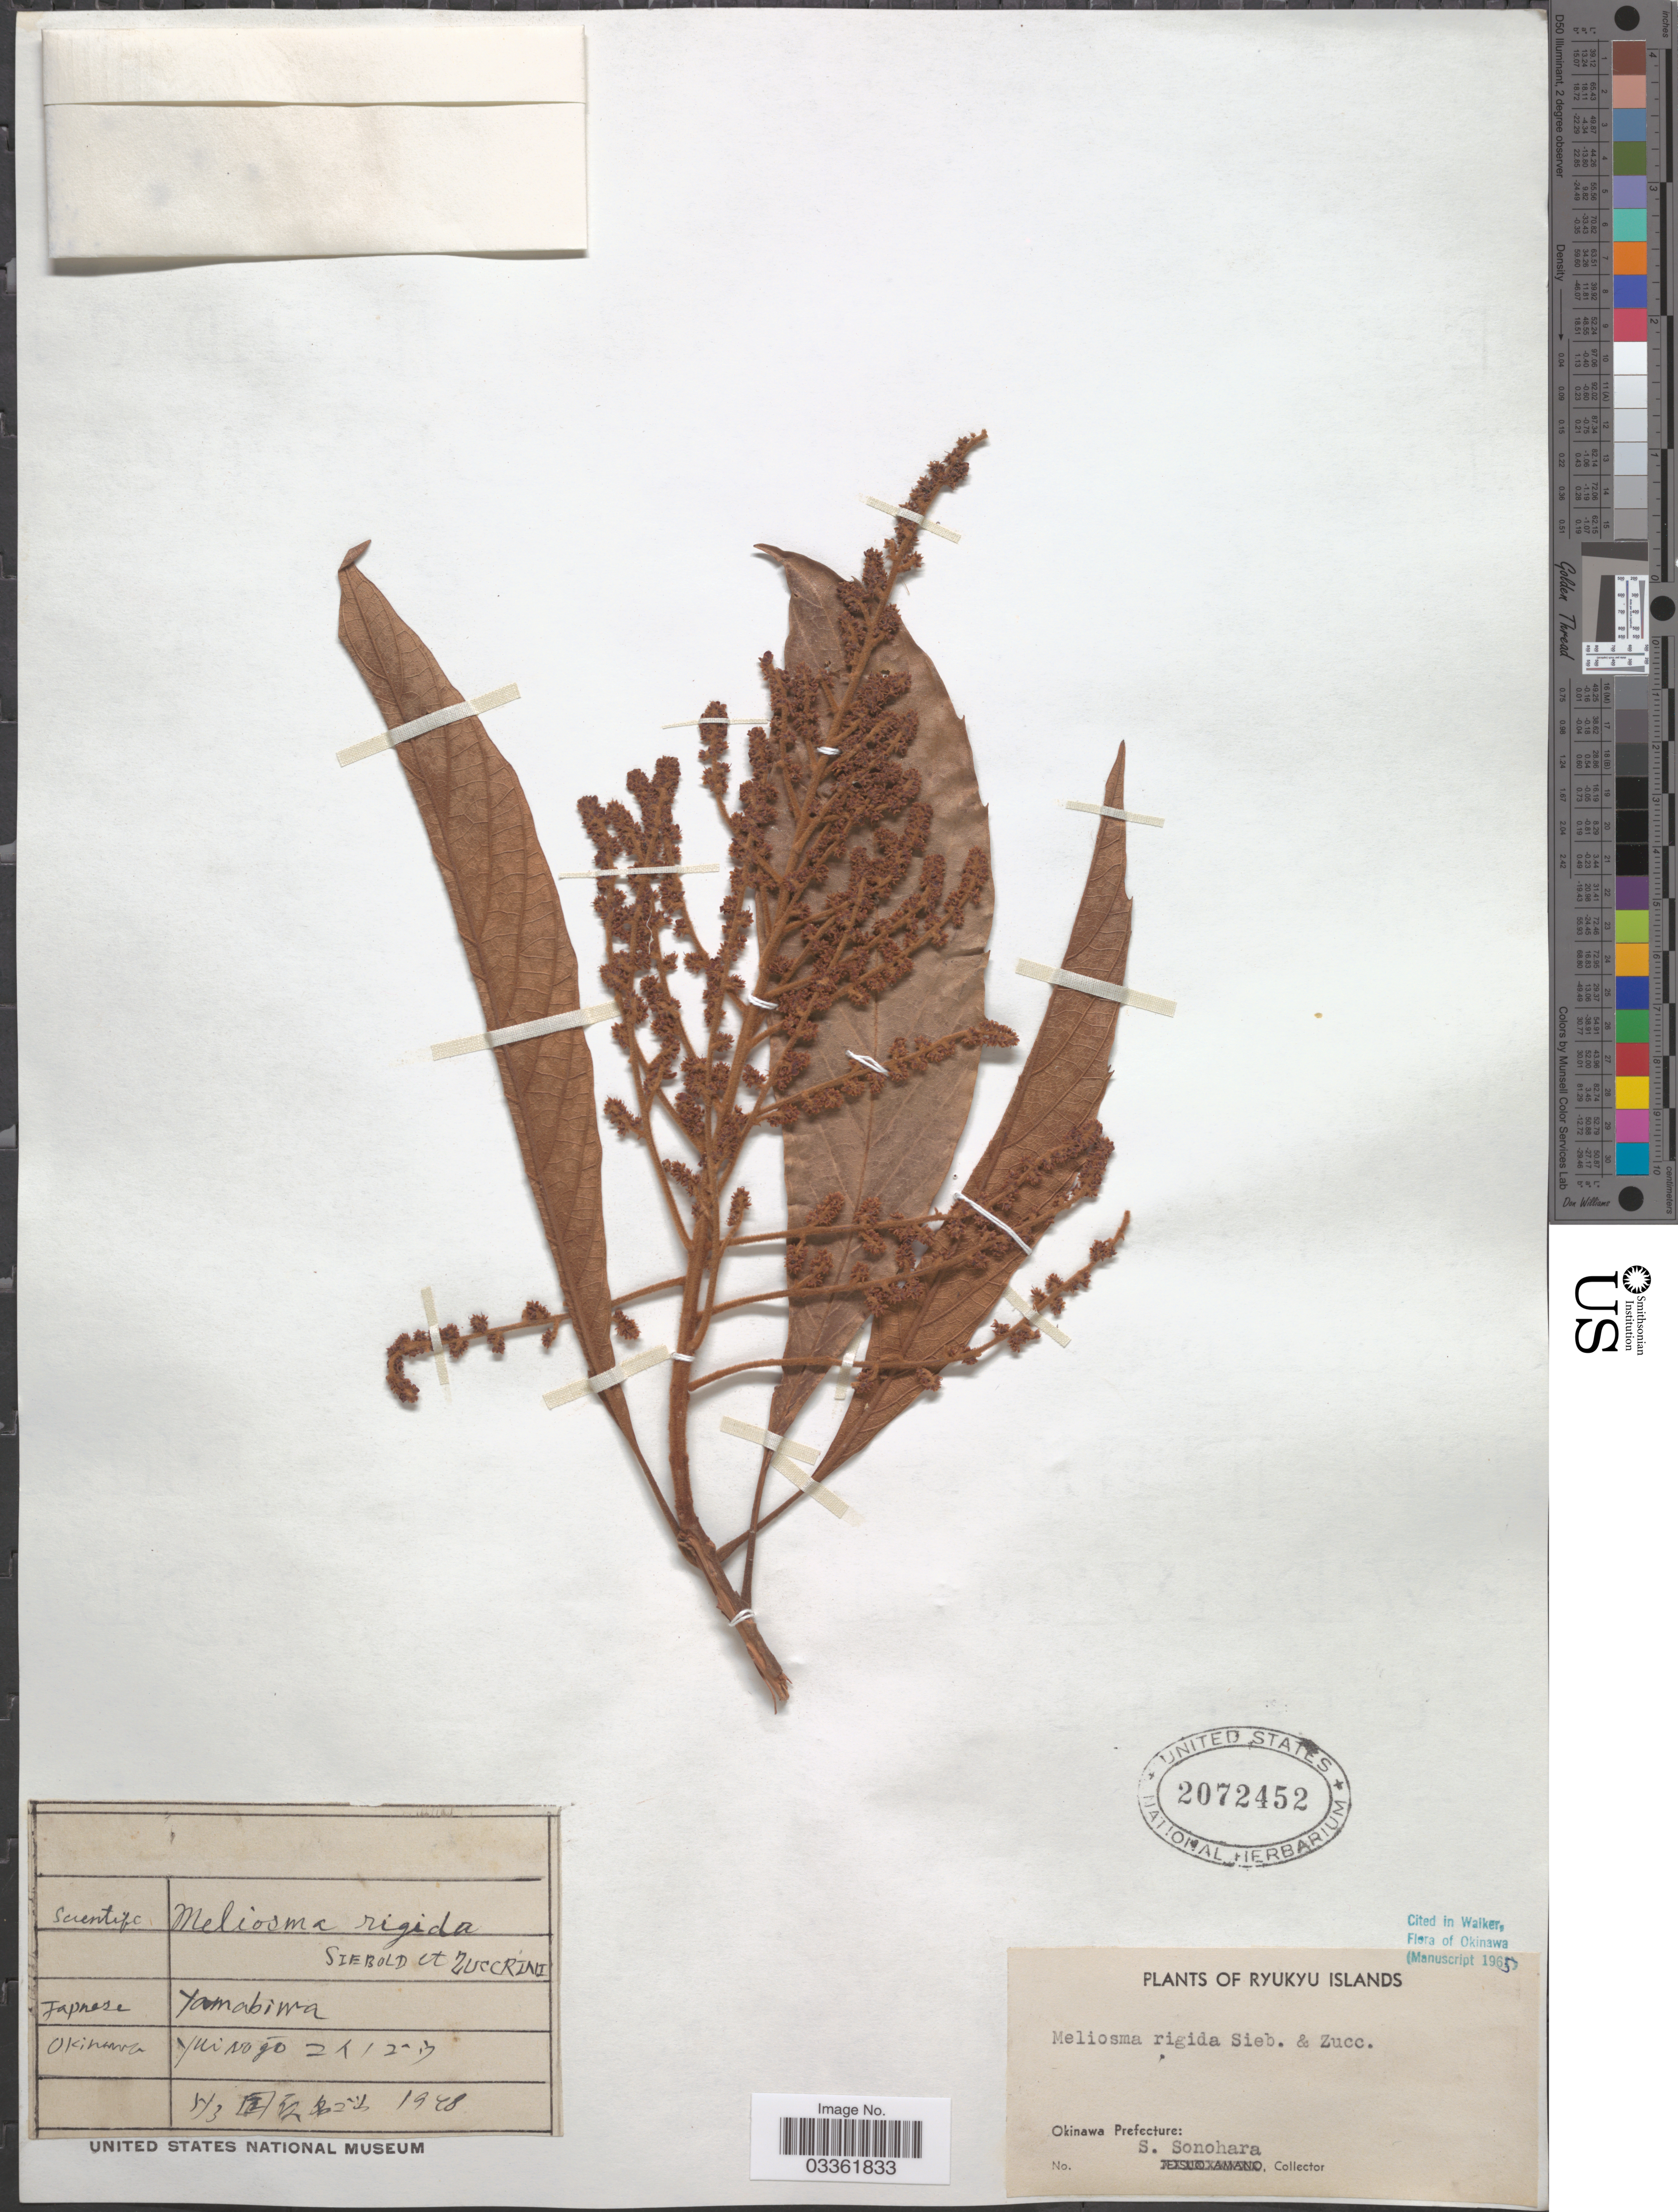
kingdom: Plantae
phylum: Tracheophyta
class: Magnoliopsida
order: Proteales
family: Sabiaceae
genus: Meliosma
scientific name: Meliosma rigida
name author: Siebold & Zucc.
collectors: S. Sonohara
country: Japan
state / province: Okinawa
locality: Ryukyu Islands, Okinawa Prefecture.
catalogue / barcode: US 2072452